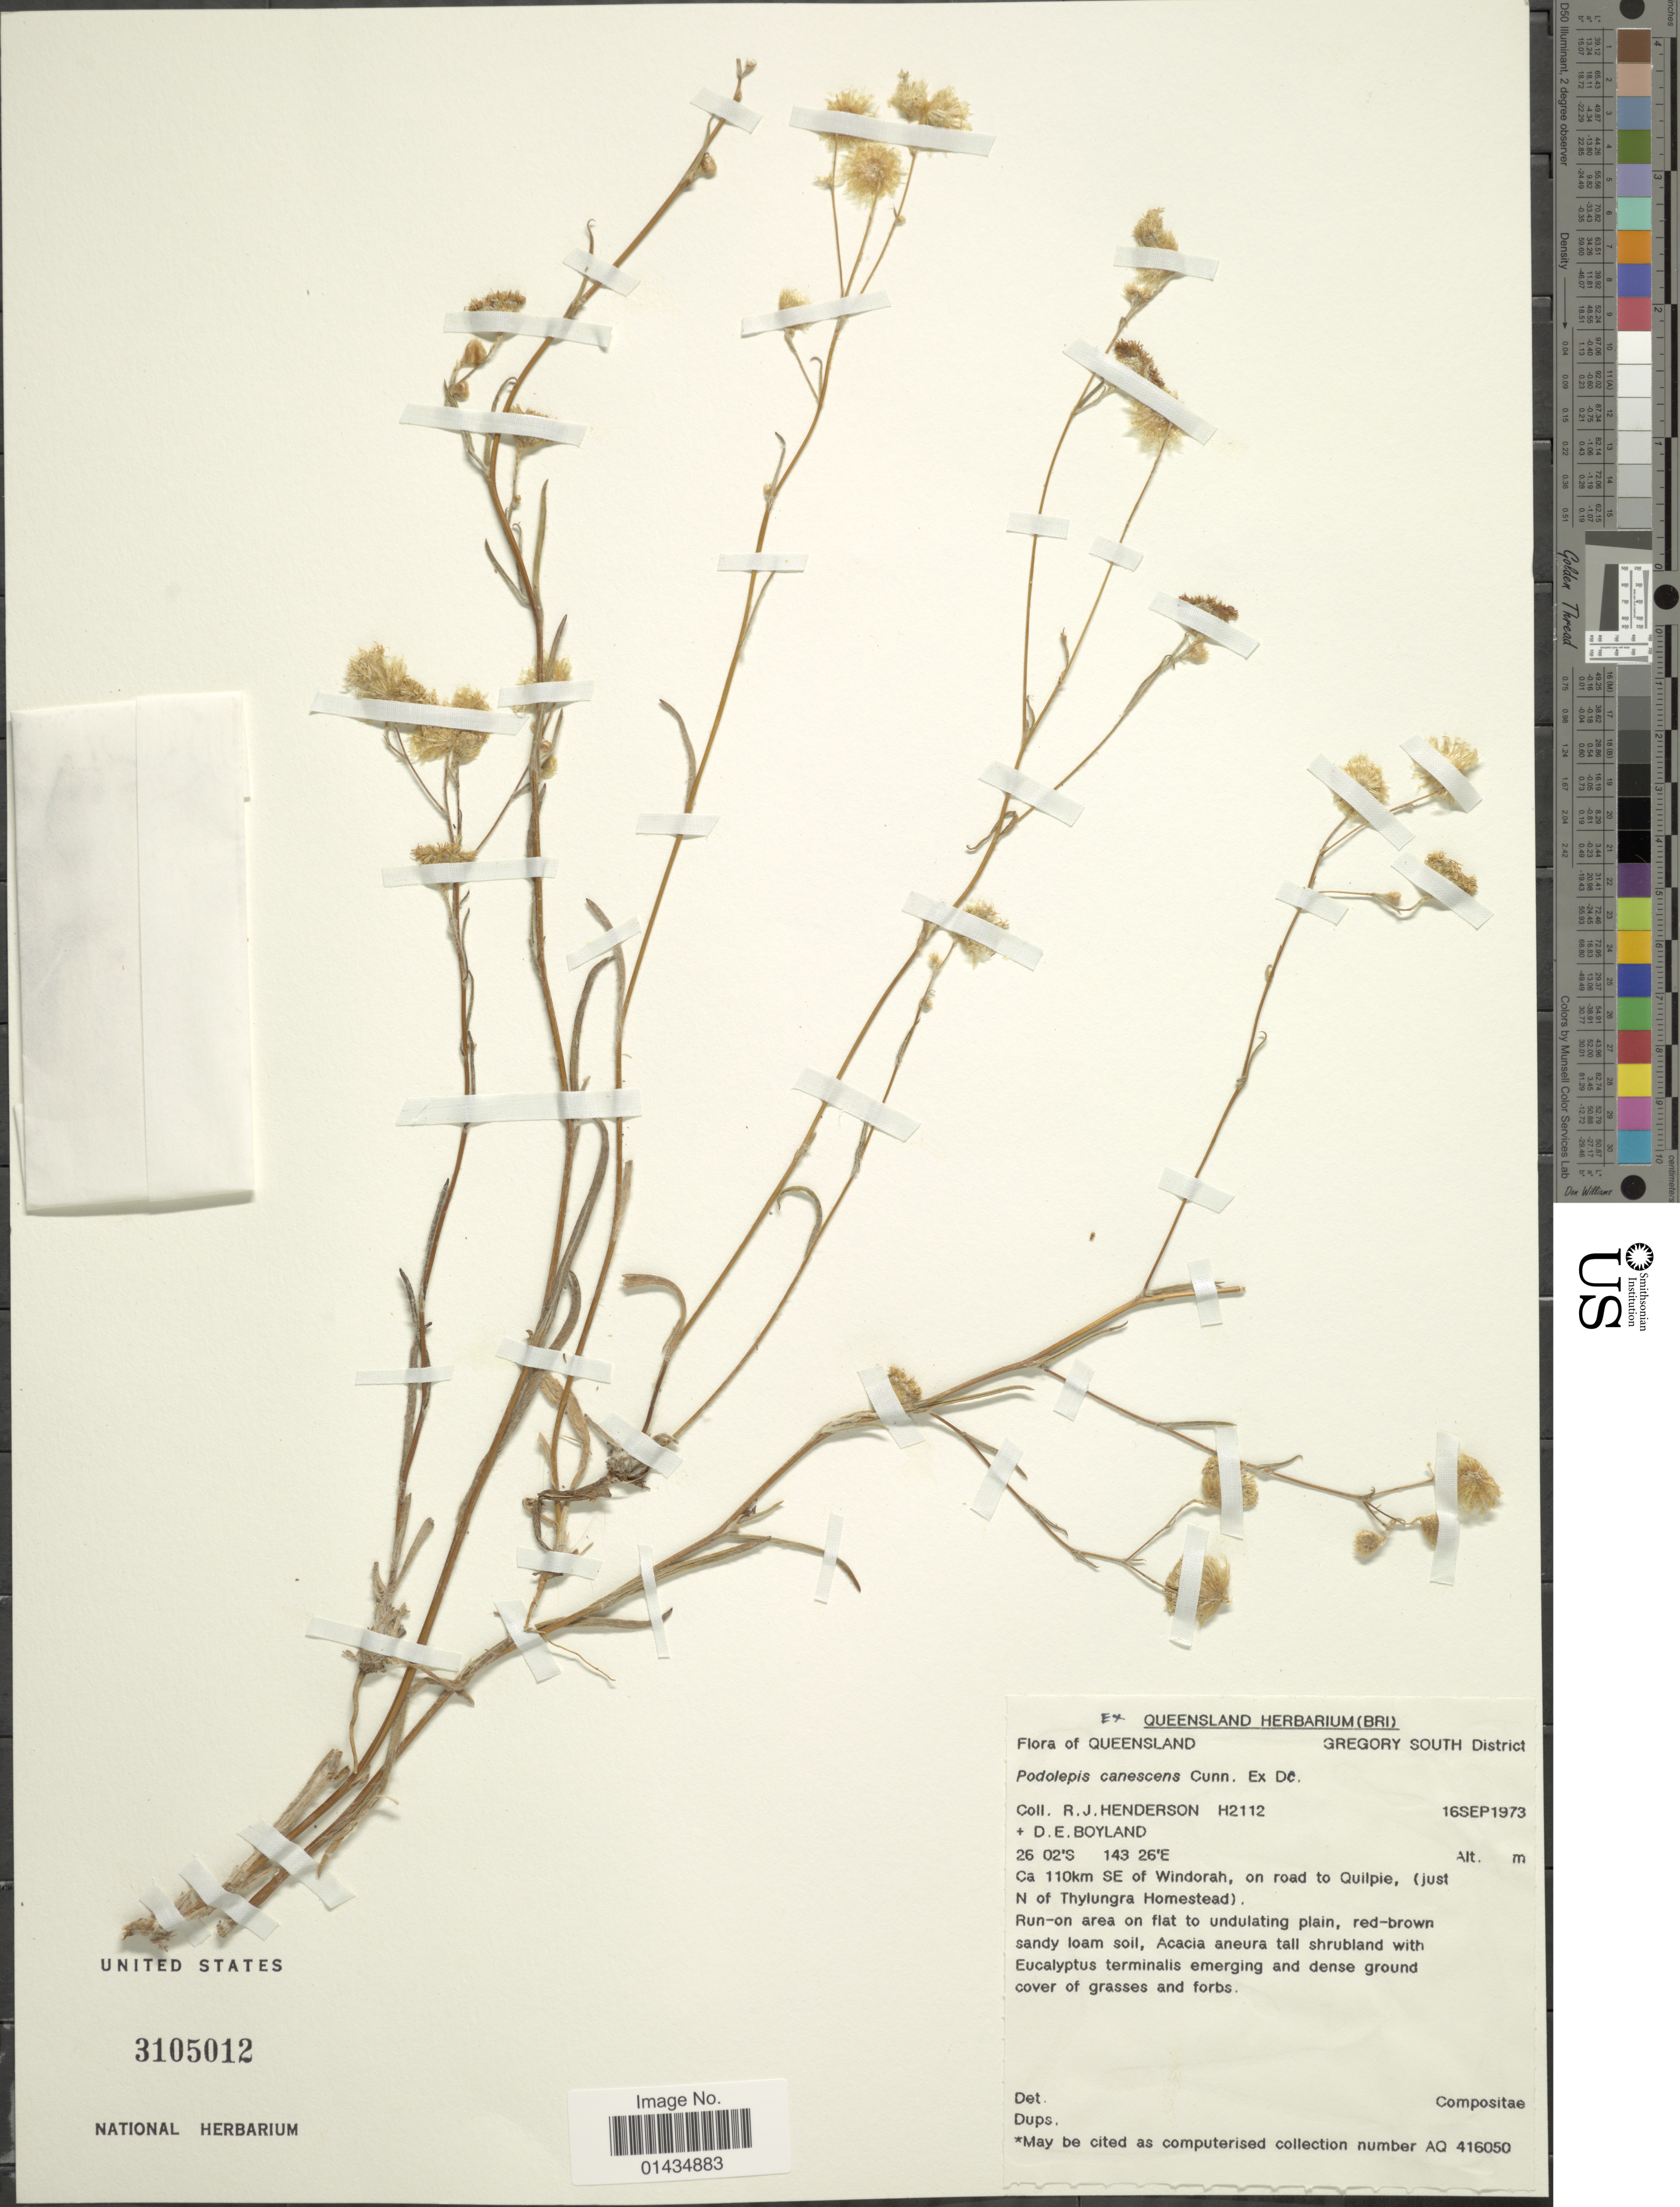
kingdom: Plantae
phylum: Tracheophyta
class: Magnoliopsida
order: Asterales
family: Asteraceae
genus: Podolepis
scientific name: Podolepis canescens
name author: A. Cunn. ex DC.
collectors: R. J. F. Henderson & D. Boyland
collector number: H2112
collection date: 1973-09-16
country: Australia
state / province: Queensland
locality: Ca 110 km SE of Windorah, on road to Quilpie (just N of Thylungra Homestead)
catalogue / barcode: US 3105012